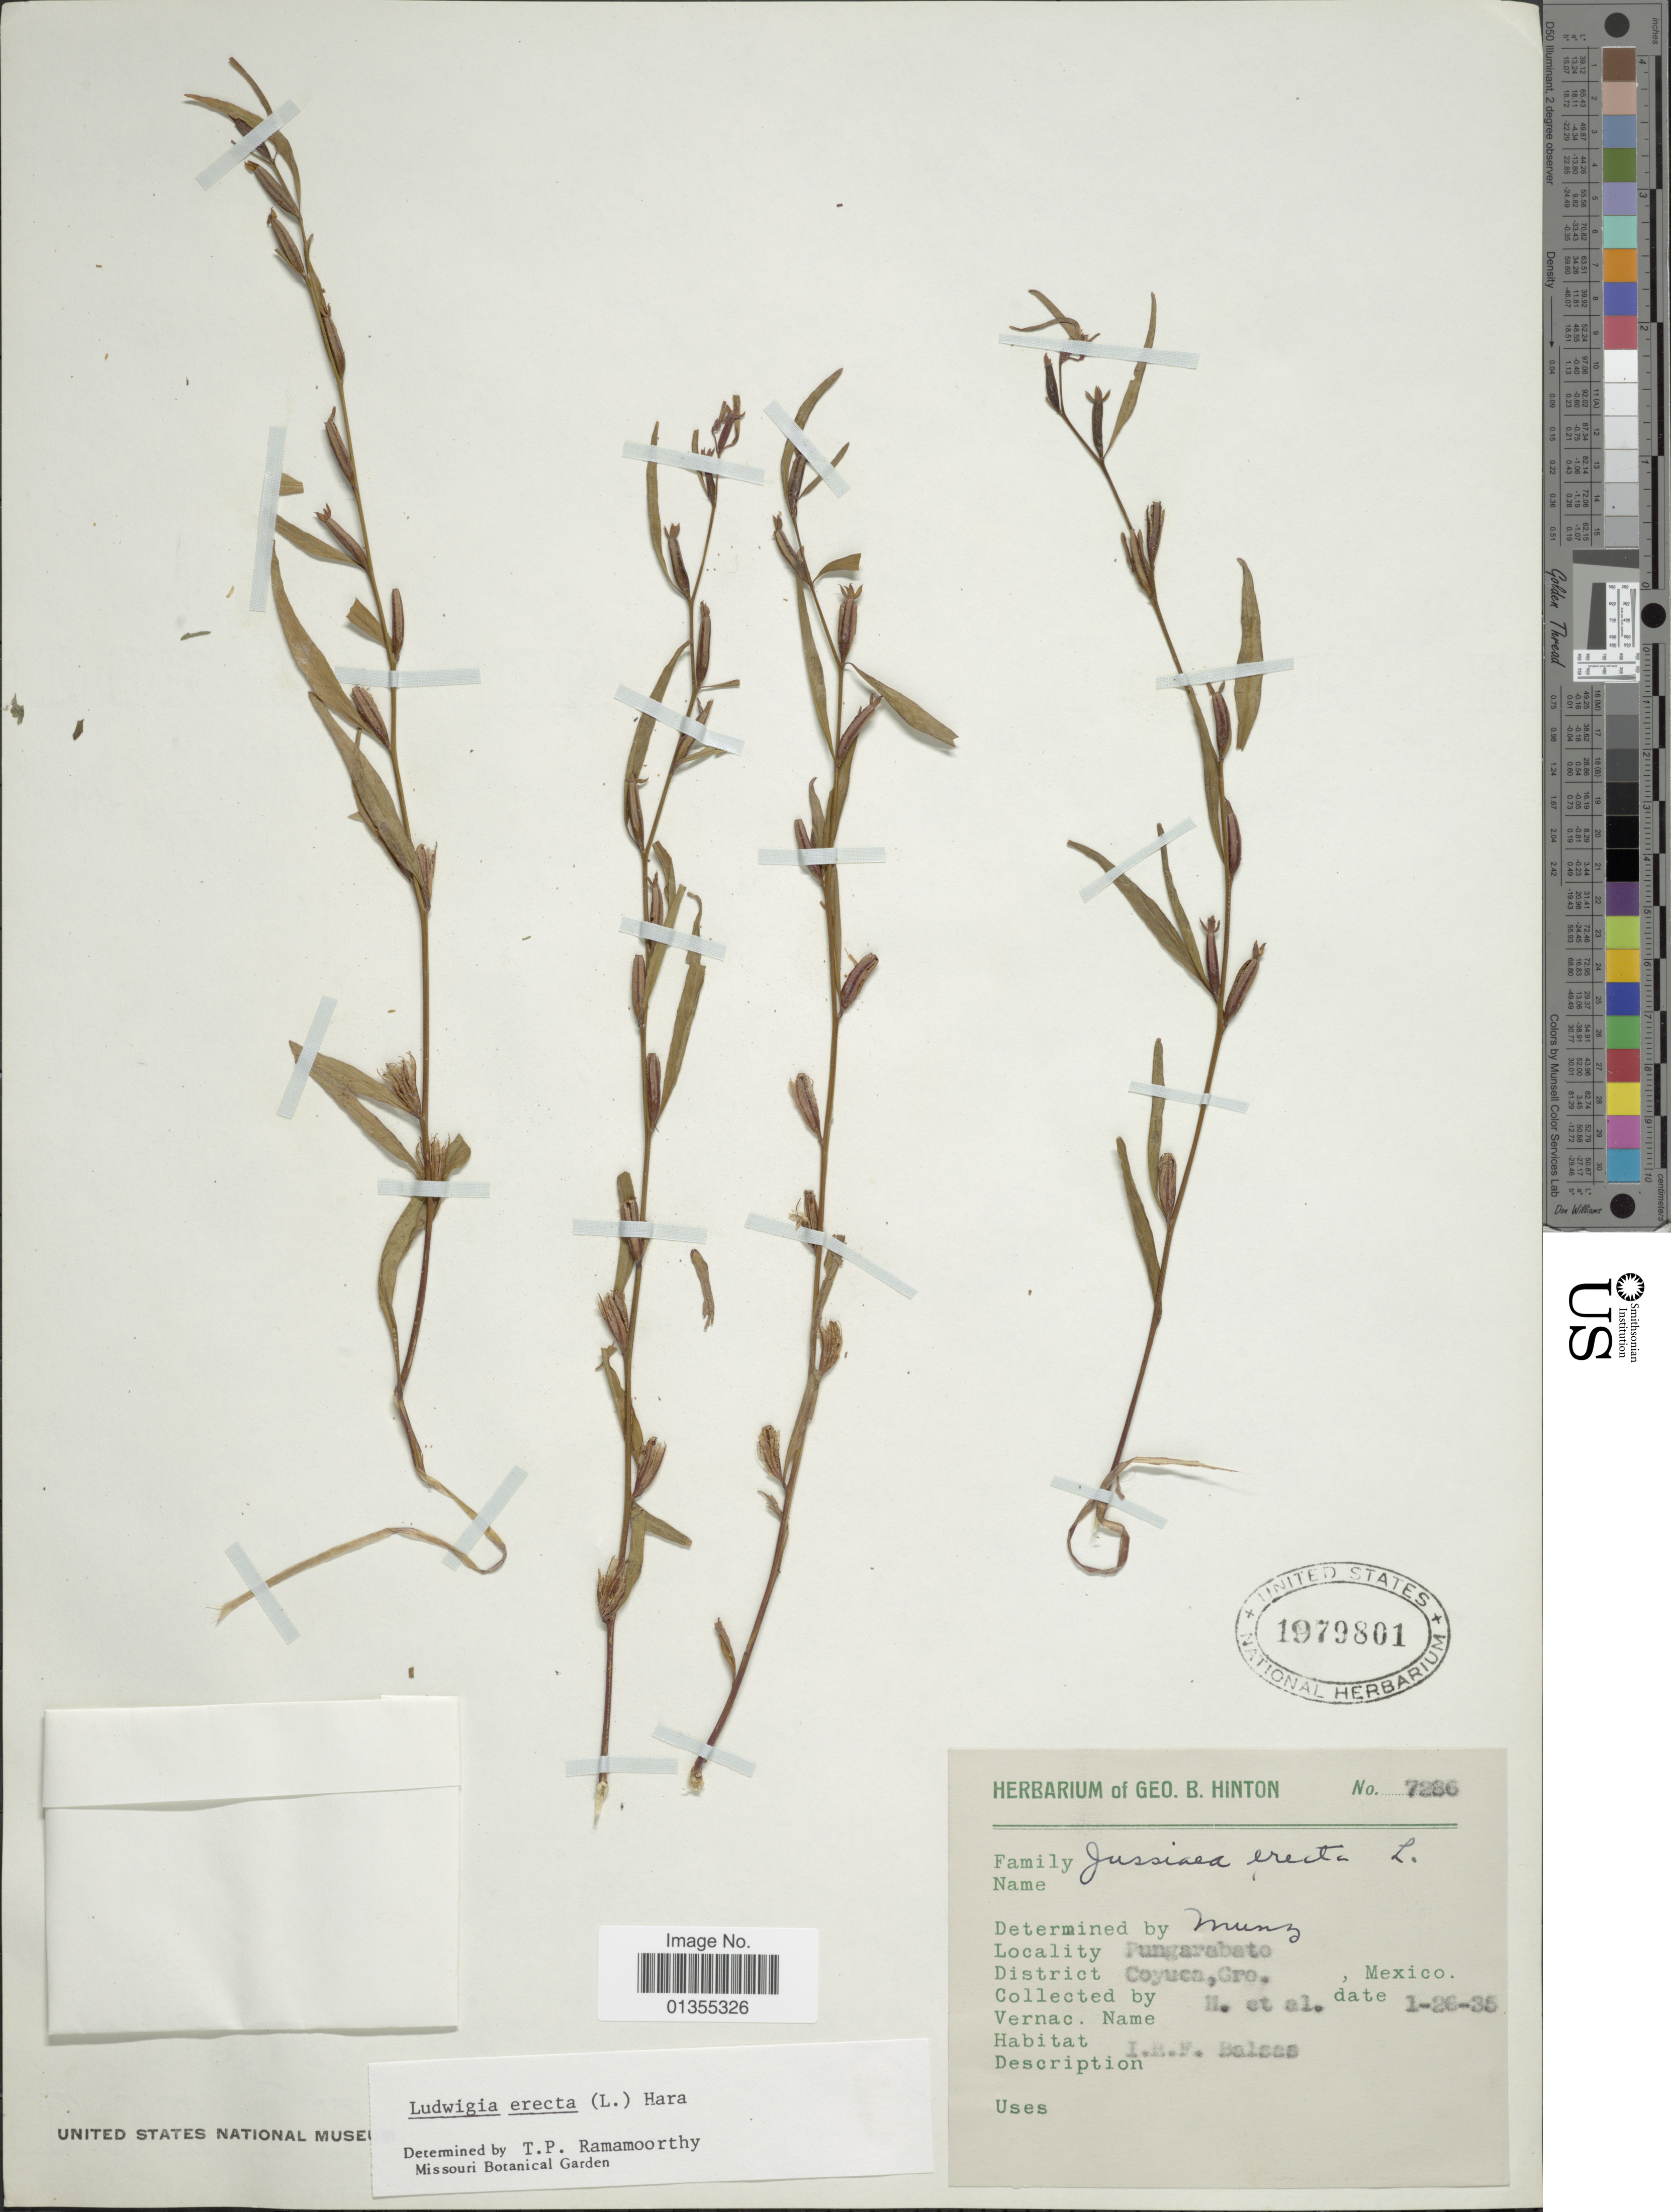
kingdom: Plantae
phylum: Tracheophyta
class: Magnoliopsida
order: Myrtales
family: Onagraceae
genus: Ludwigia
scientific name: Ludwigia erecta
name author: (L.) H. Hara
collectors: G. B. Hinton & et al.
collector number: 7286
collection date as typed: Transcribed d/m/y: 26/1/35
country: Mexico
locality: Pungarabato. District Coyuca, Gro.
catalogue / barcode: US 1979801